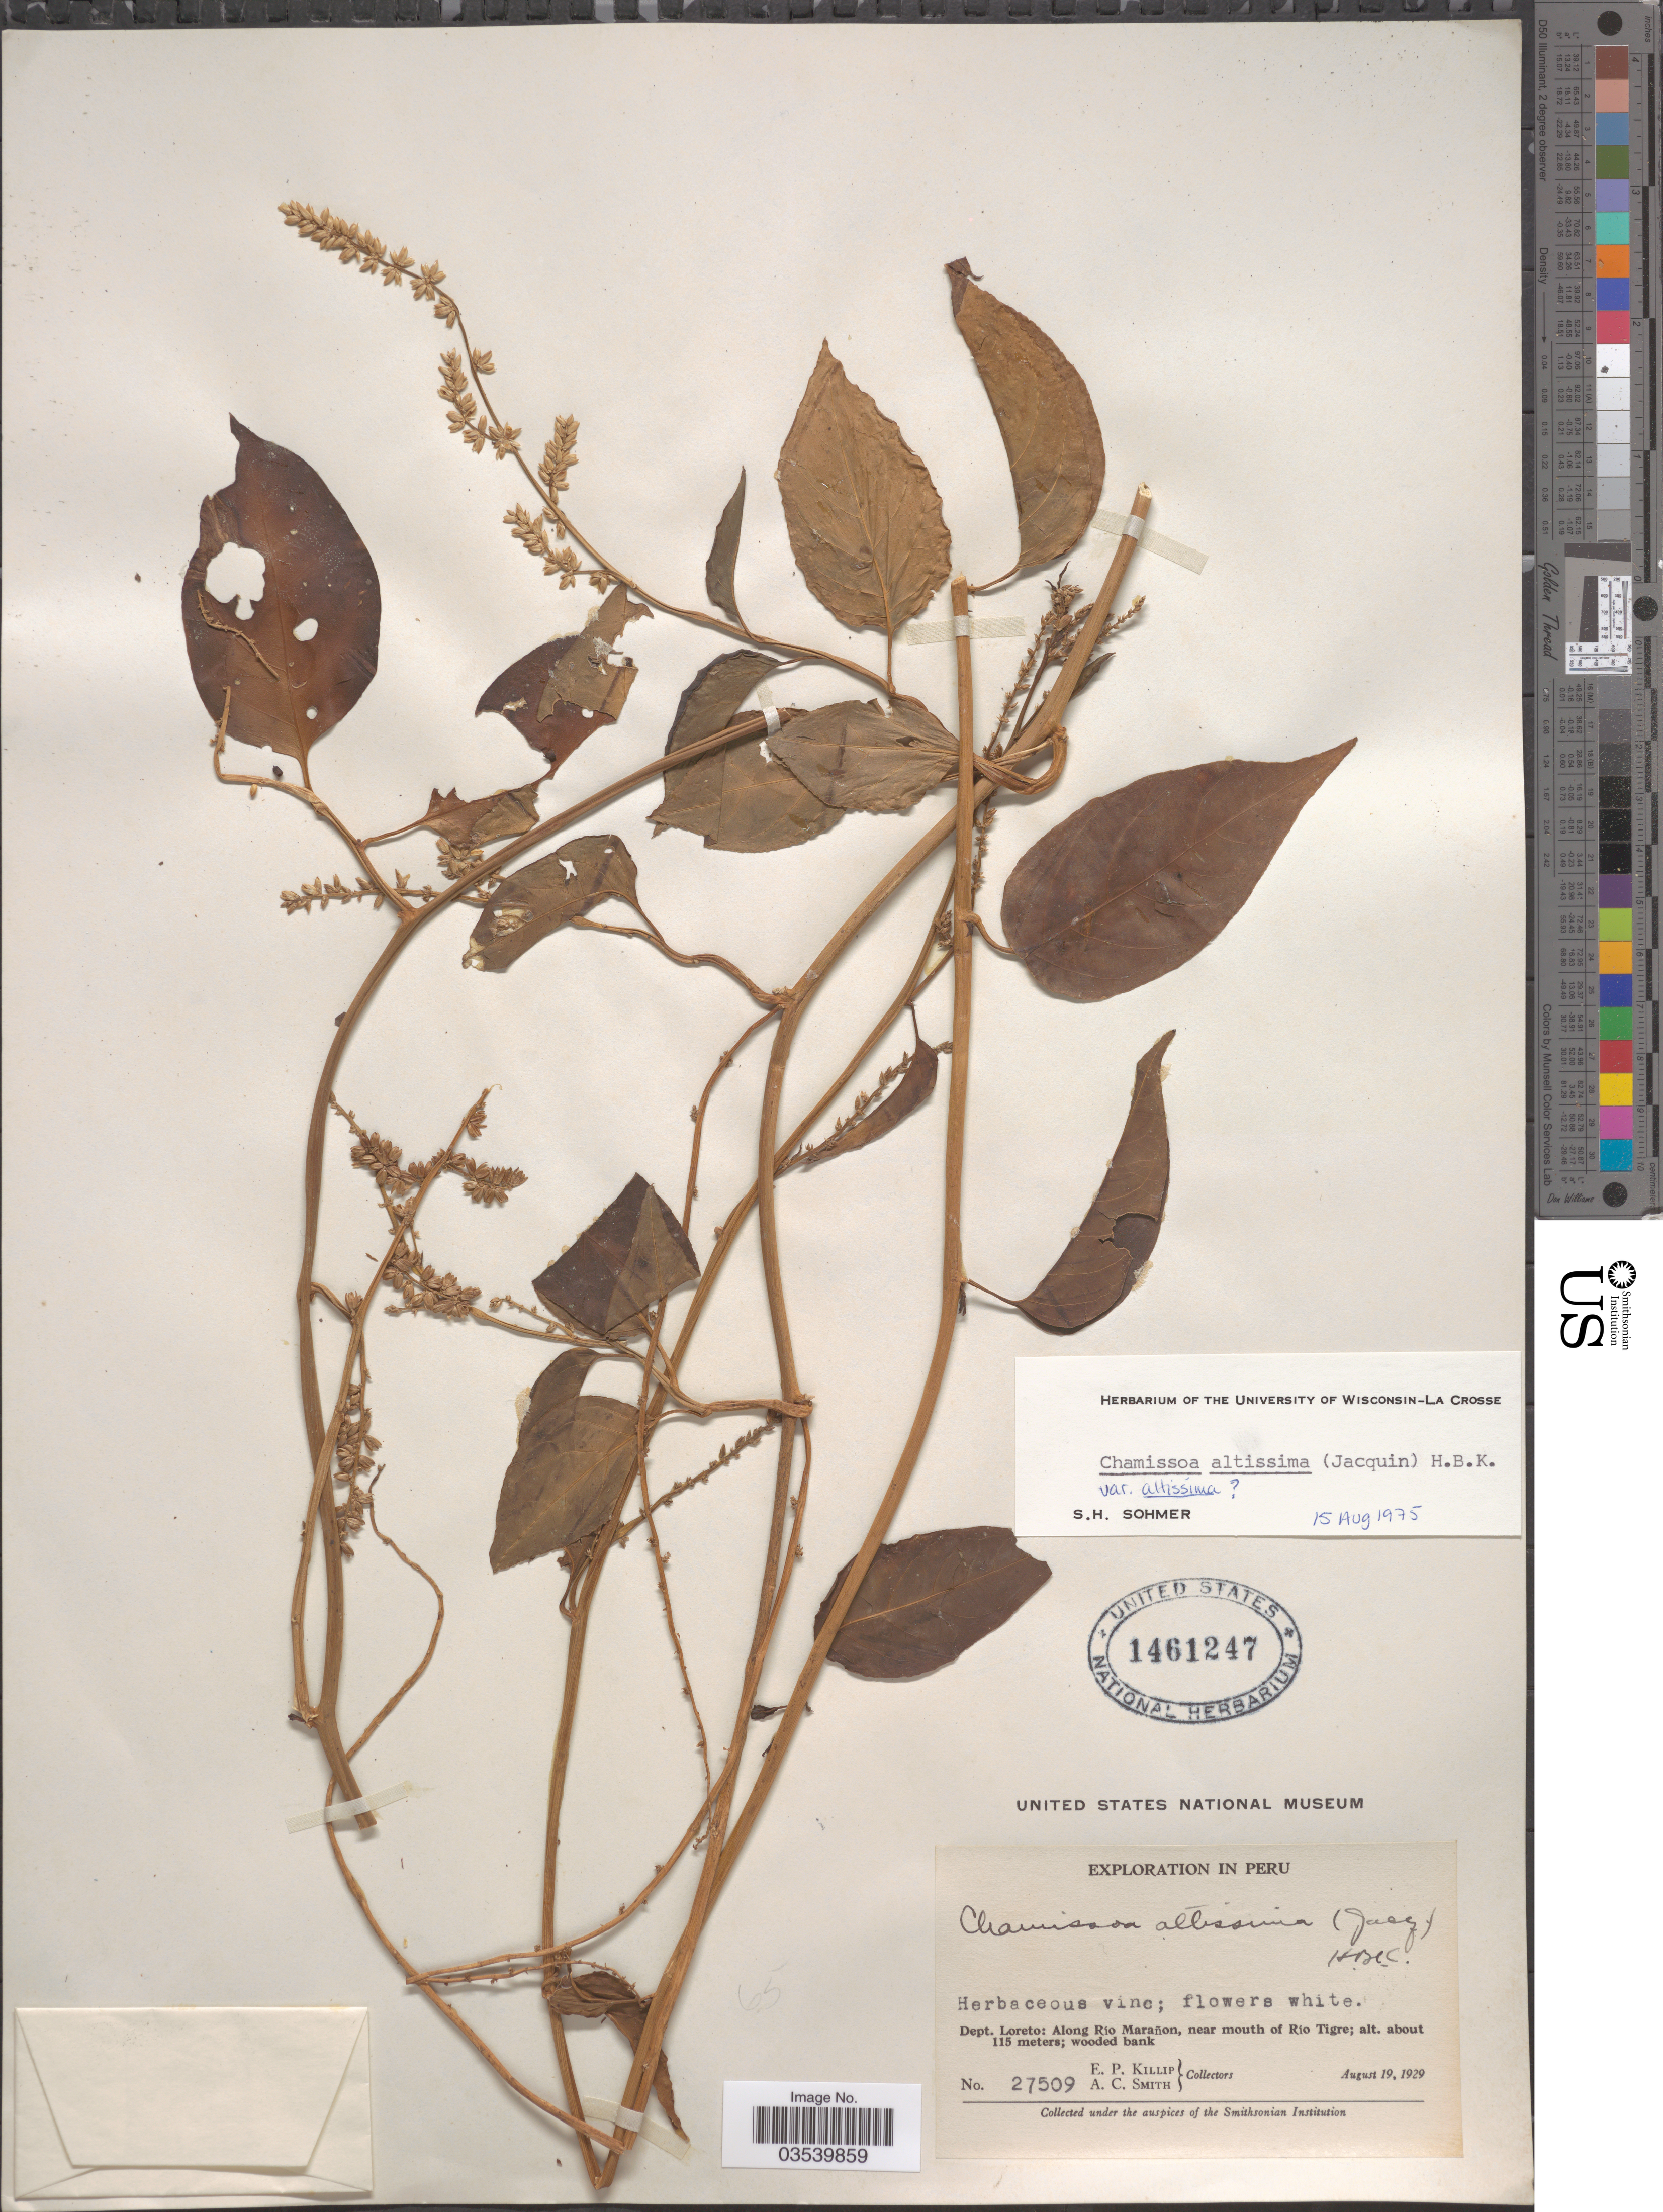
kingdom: Plantae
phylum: Tracheophyta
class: Magnoliopsida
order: Caryophyllales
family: Amaranthaceae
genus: Chamissoa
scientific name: Chamissoa altissima var. altissima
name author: (Jacq.) Kunth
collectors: E. P. Killip & A. C. Smith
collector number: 27509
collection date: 1929-08-19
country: Peru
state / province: Loreto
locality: Dept. Loreto: Along Río Marañon, near mouth of Río Tigre.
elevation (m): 115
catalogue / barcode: US 1461247